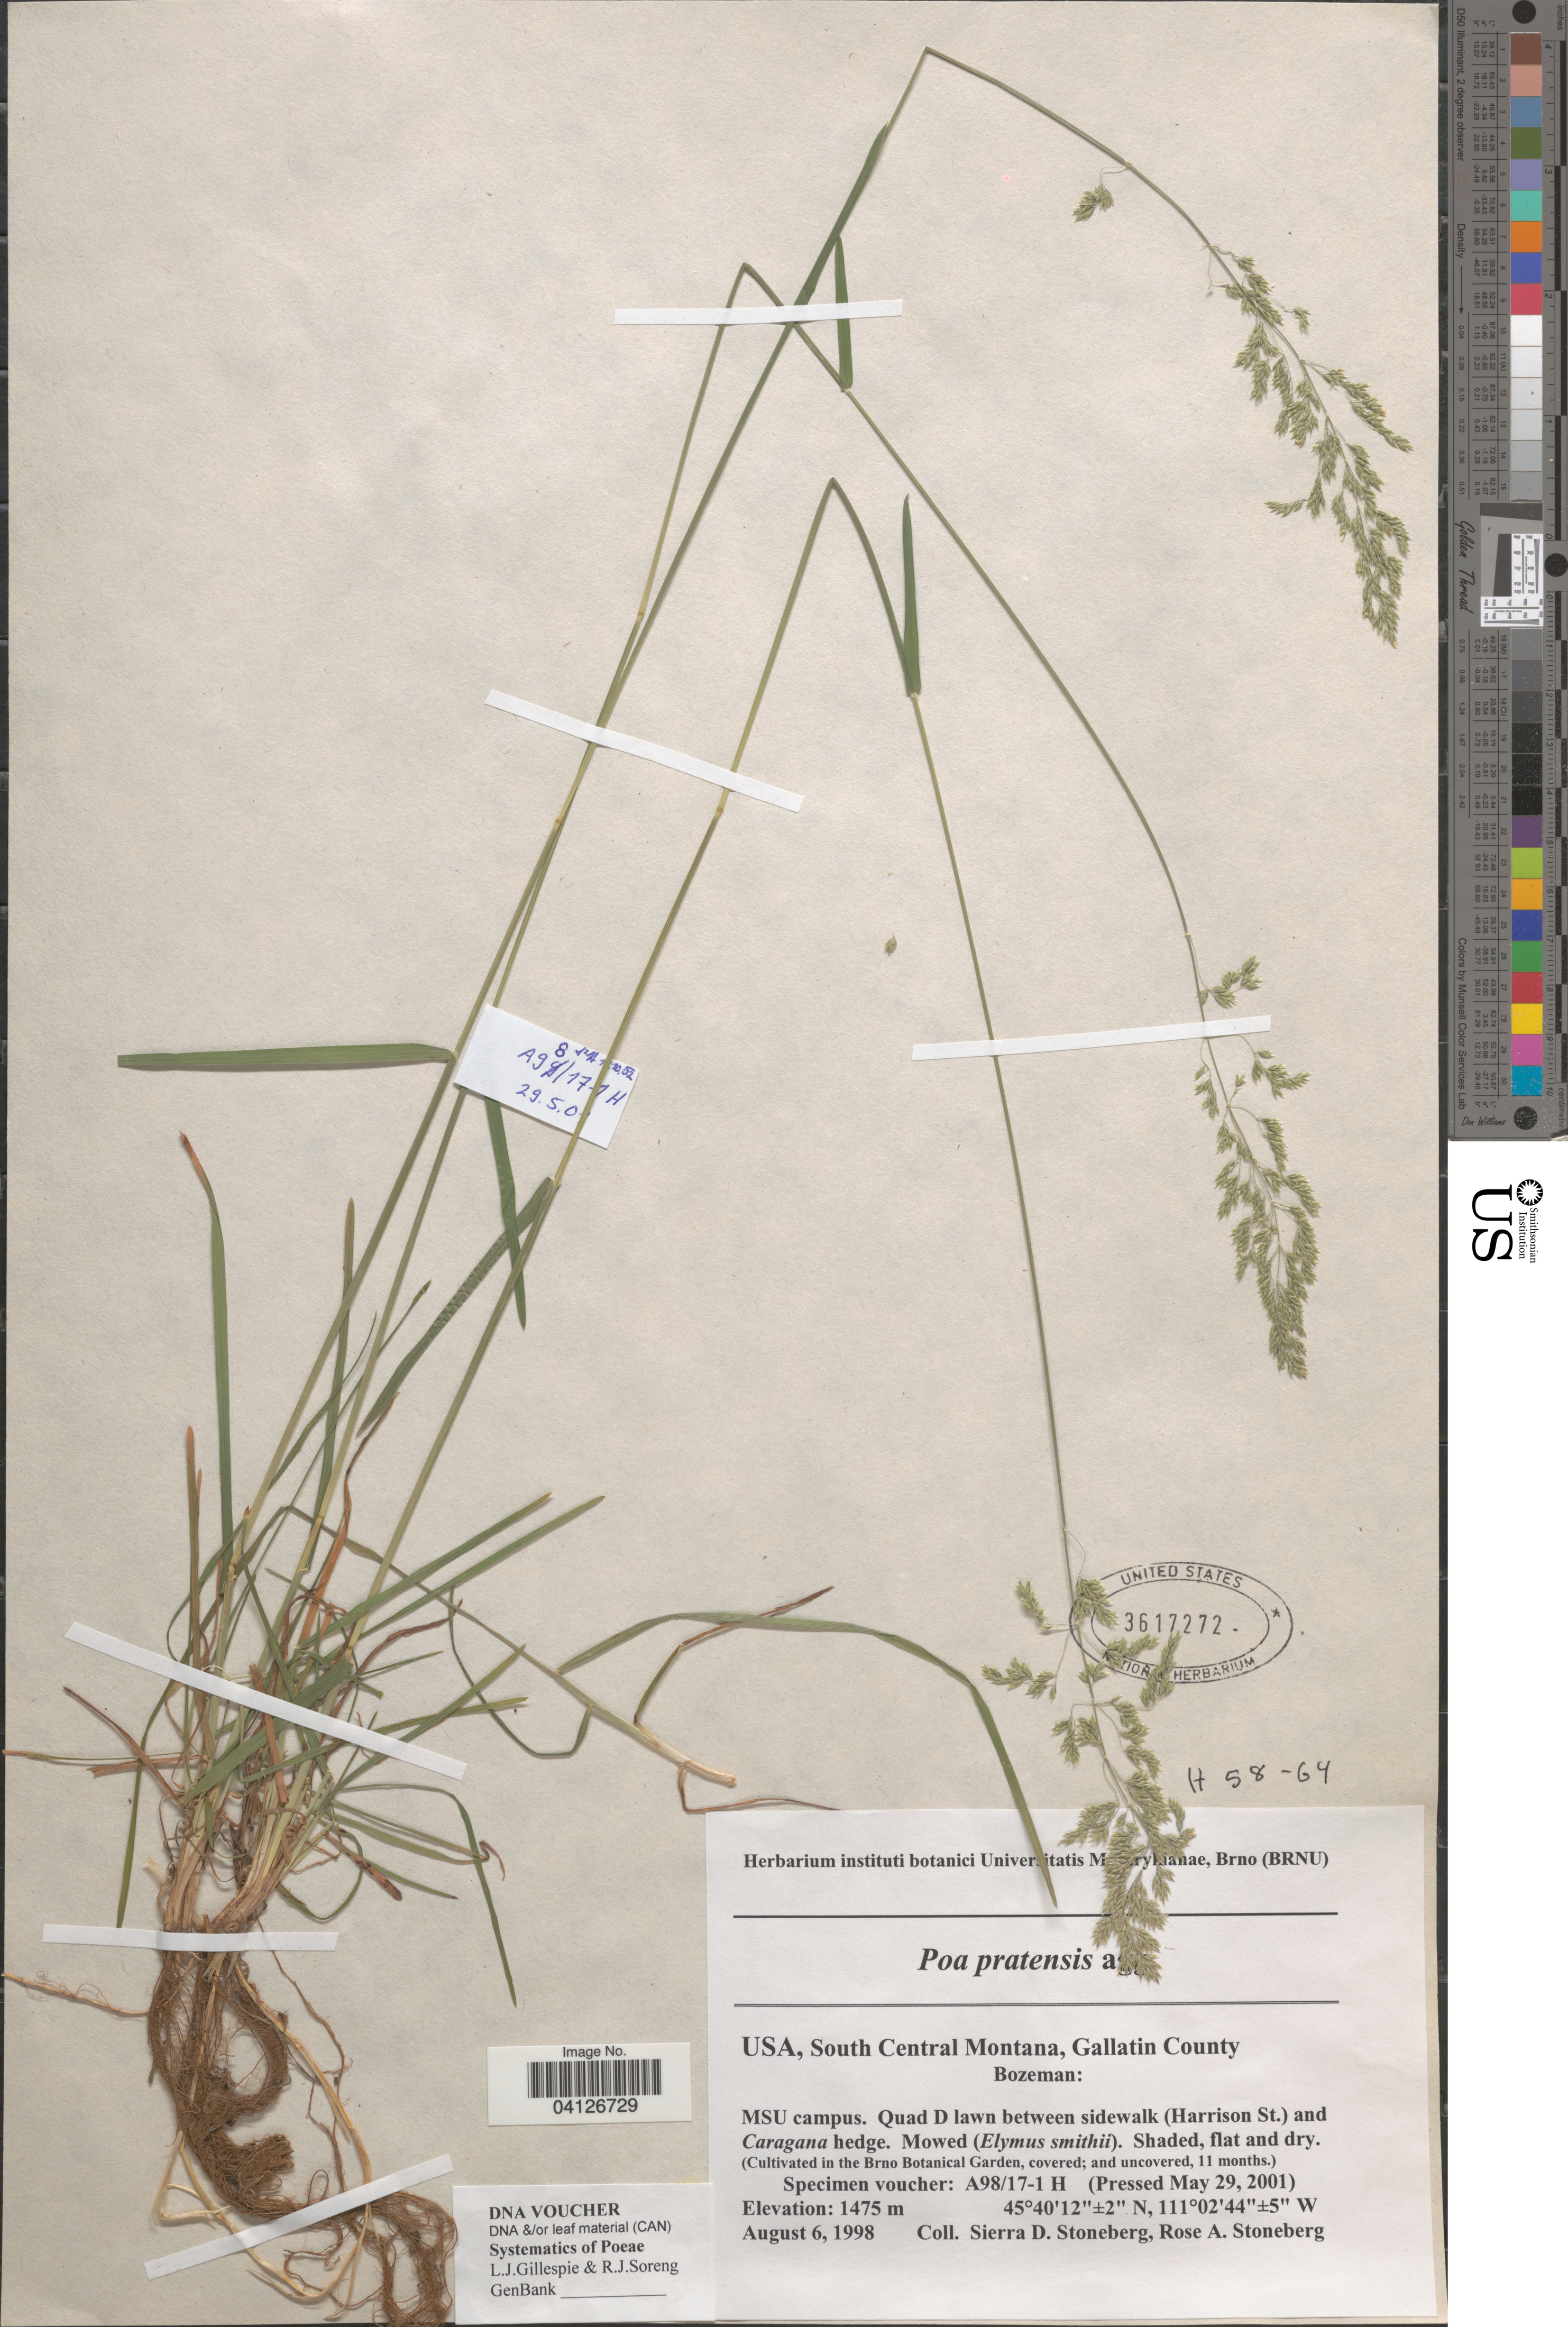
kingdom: Plantae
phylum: Tracheophyta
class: Liliopsida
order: Poales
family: Poaceae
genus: Poa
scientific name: Poa pratensis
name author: L.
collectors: Ex herb. instituti botanici Universitatis Masarykianae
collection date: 2001-05-29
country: Czechia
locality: (Cultivated in the Brno Botanical Garden, covered; and uncovered, 11 months.).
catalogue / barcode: US 3617272